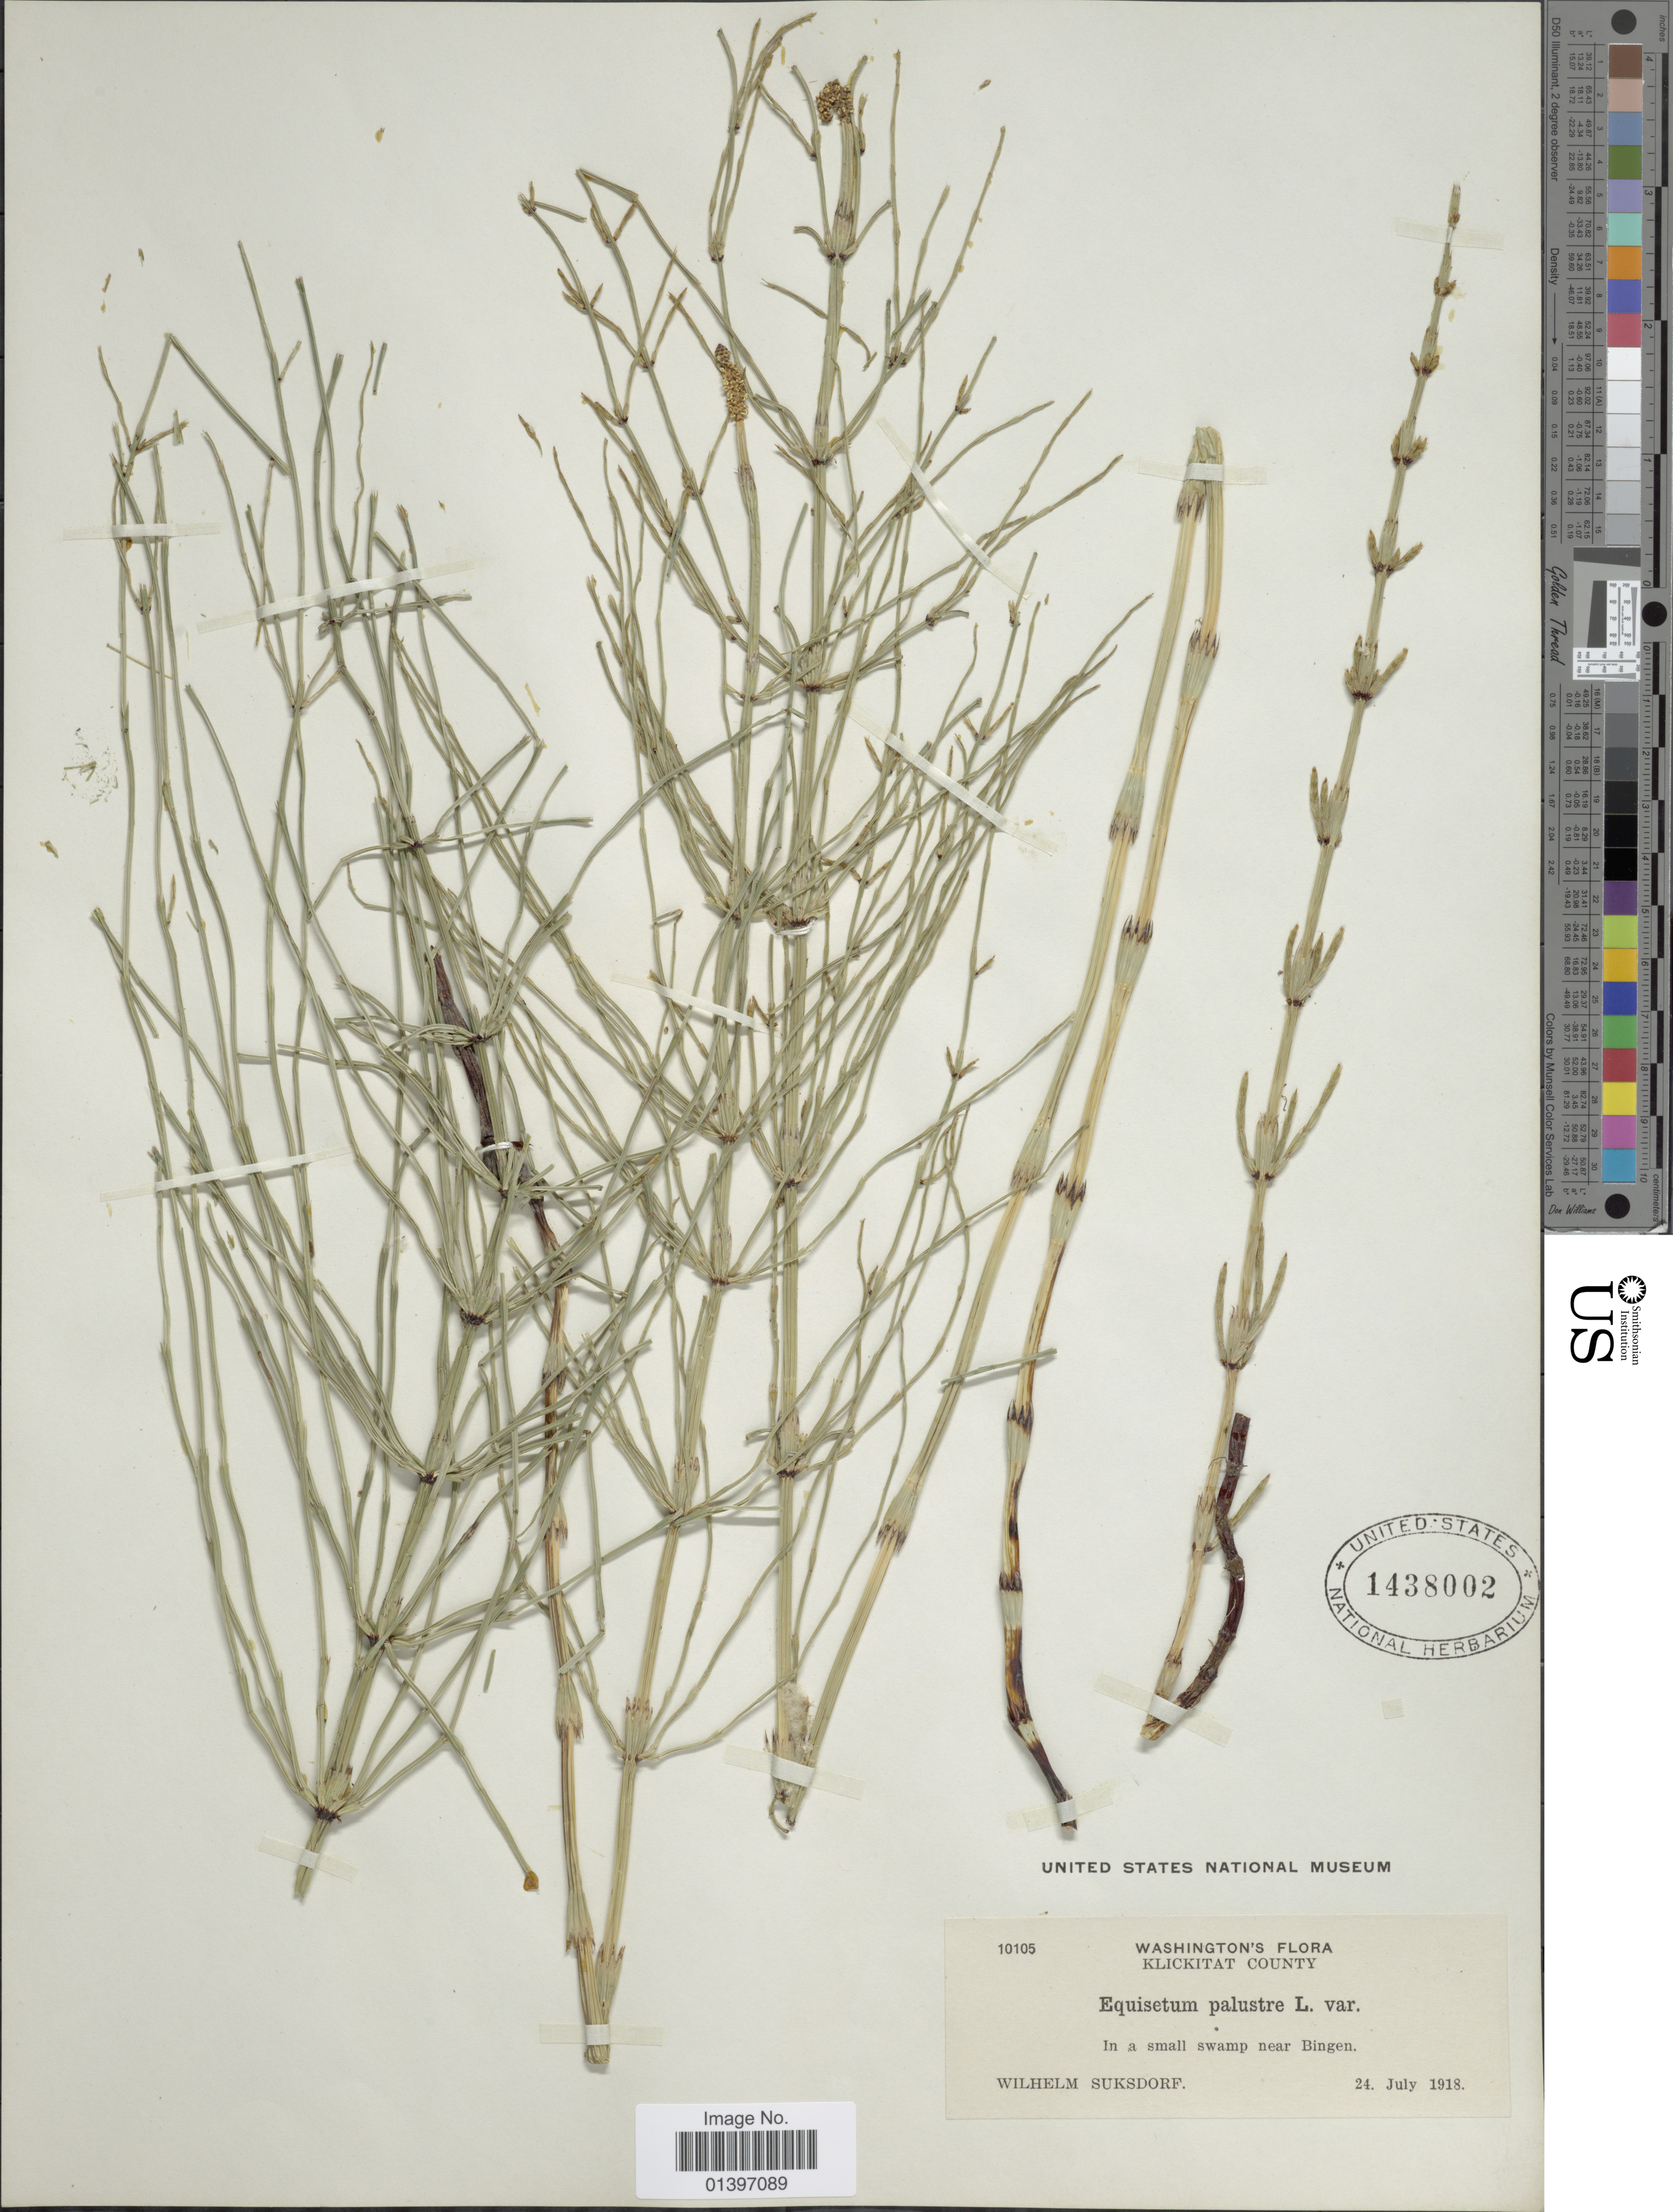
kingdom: Plantae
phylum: Tracheophyta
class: Polypodiopsida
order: Equisetales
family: Equisetaceae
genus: Equisetum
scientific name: Equisetum palustre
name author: L.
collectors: W. N. Suksdorf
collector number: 10105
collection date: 1918-07-24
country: United States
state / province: Washington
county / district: Klickitat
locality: Klickitat County, in a small swamp near Bingen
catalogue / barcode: US 1438002